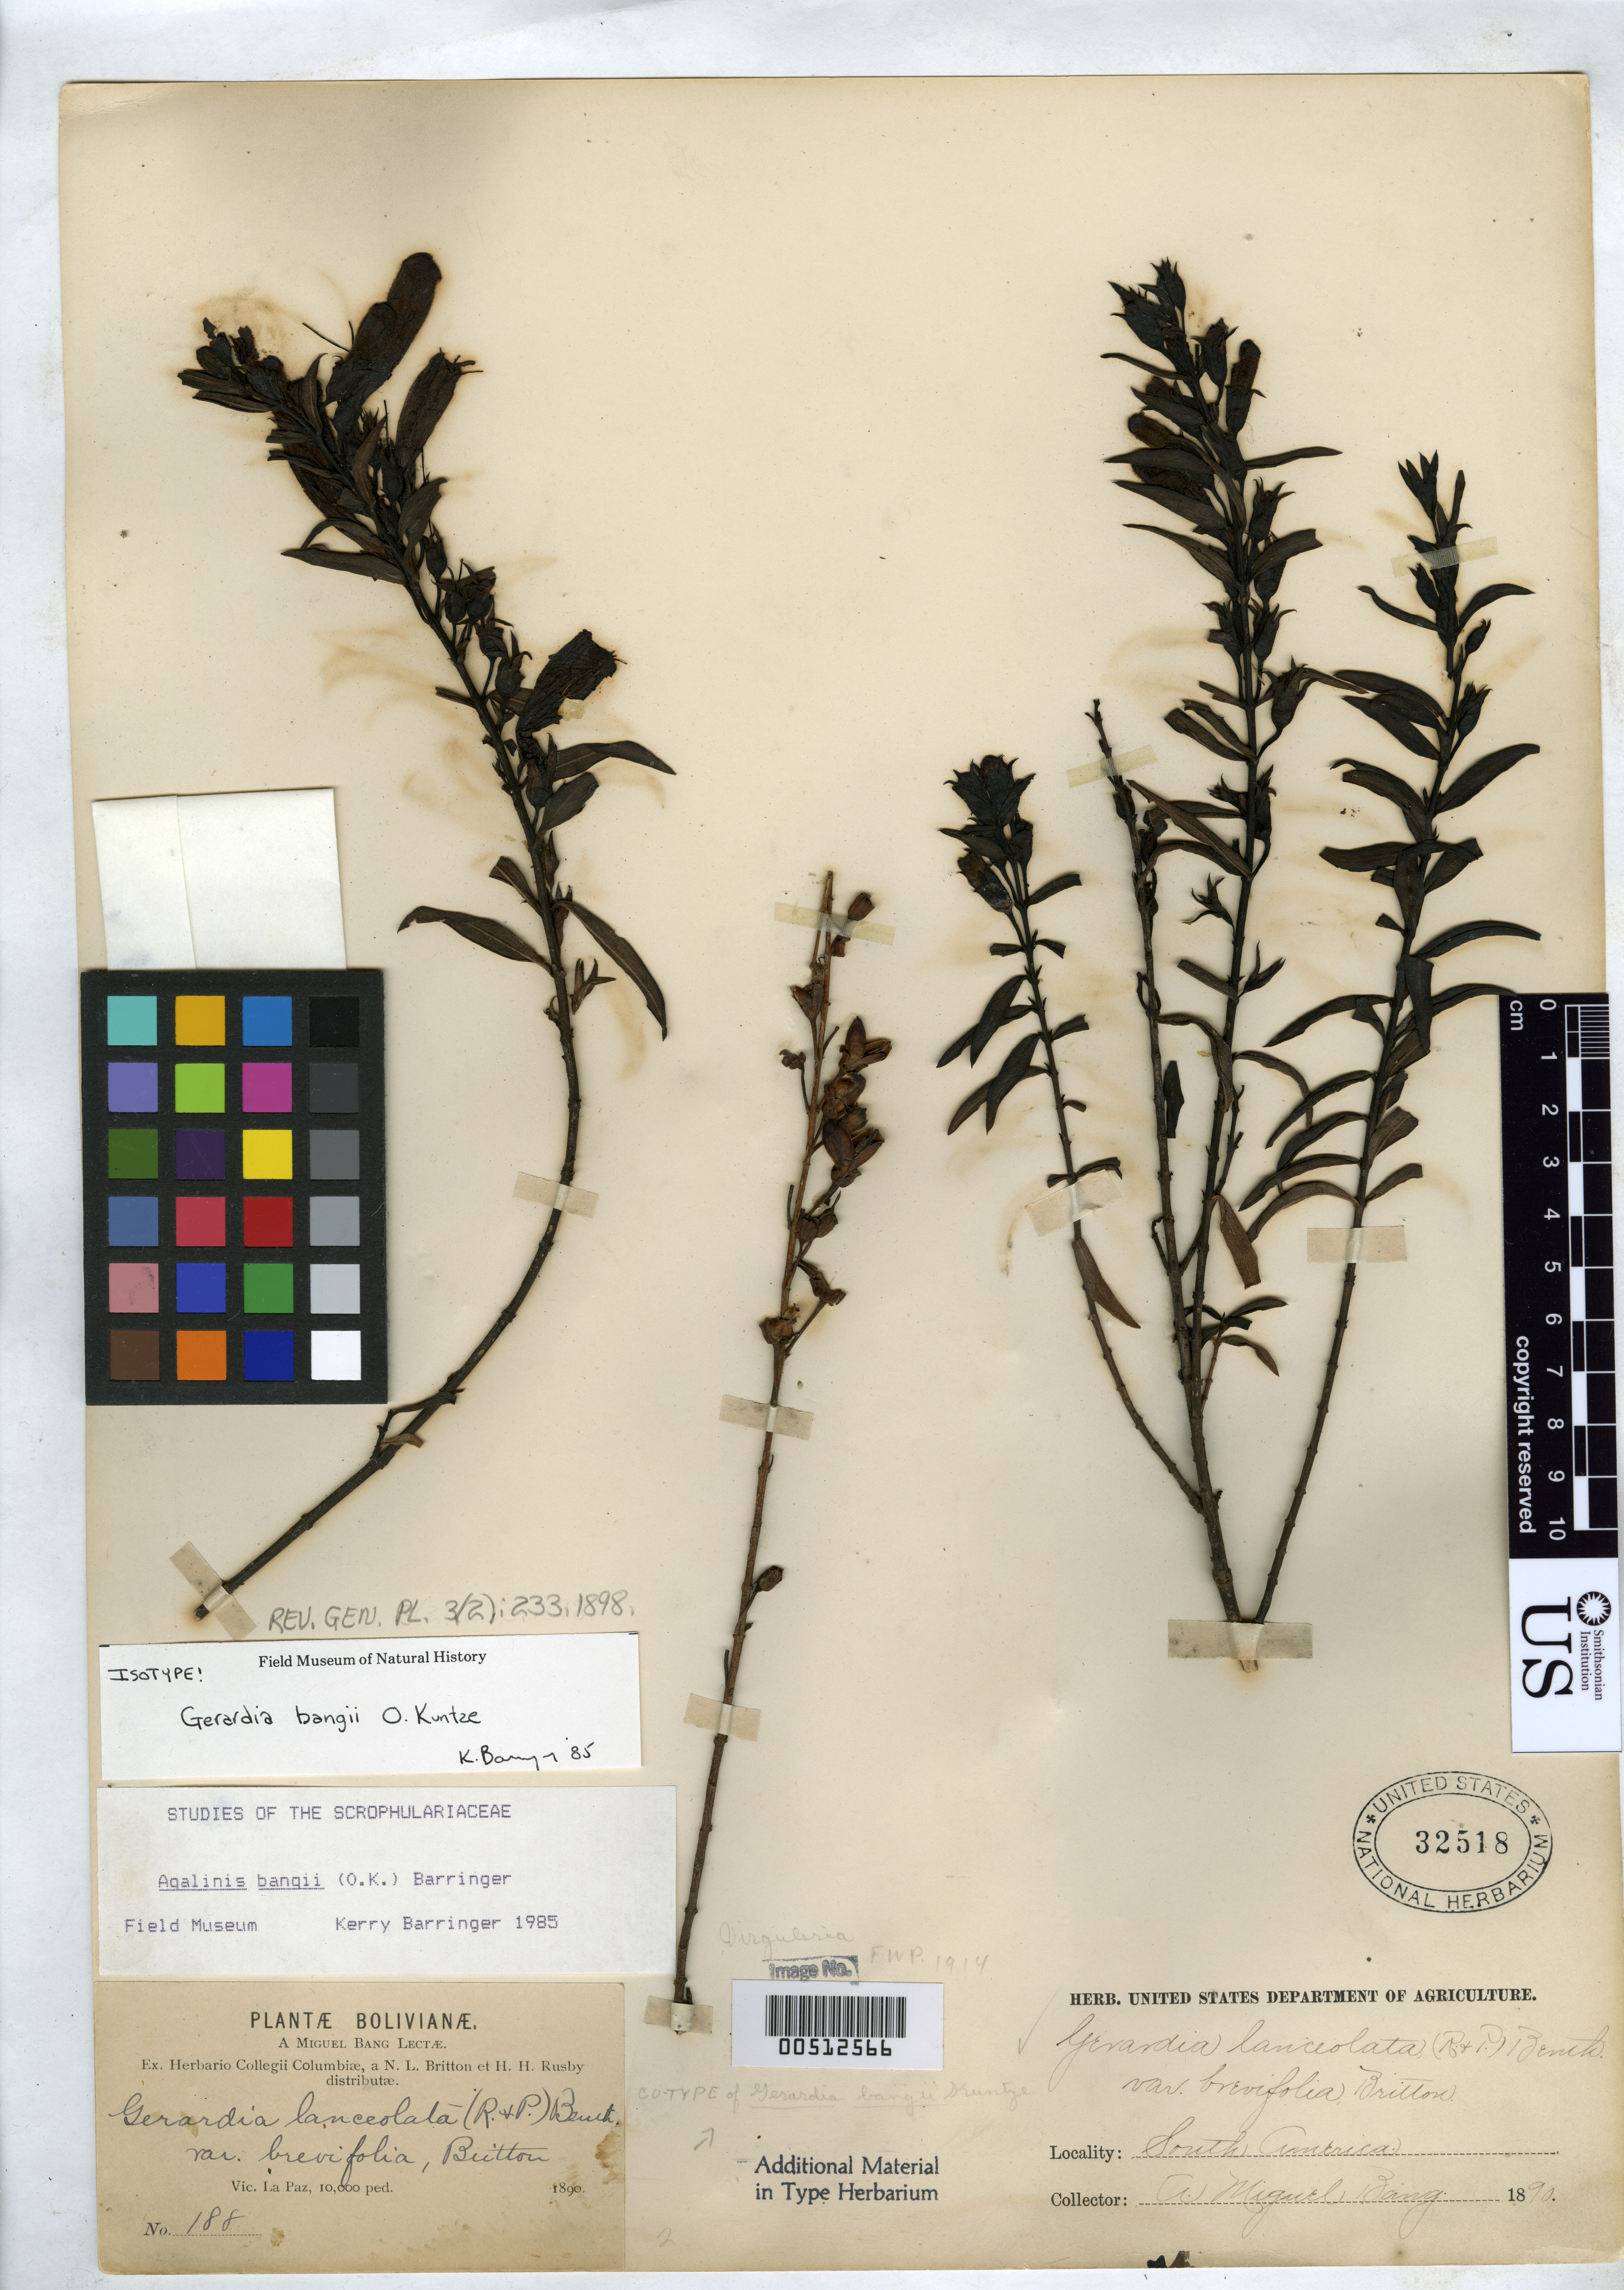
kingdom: Plantae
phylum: Tracheophyta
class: Magnoliopsida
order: Lamiales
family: Orobanchaceae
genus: Gerardia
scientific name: Gerardia bangii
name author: Kuntze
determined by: Barringer, K. A.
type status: Isotype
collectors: M. Bang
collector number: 188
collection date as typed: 1890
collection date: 1890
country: Bolivia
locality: Vicinity La Paz.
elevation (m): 3048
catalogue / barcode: US 32518